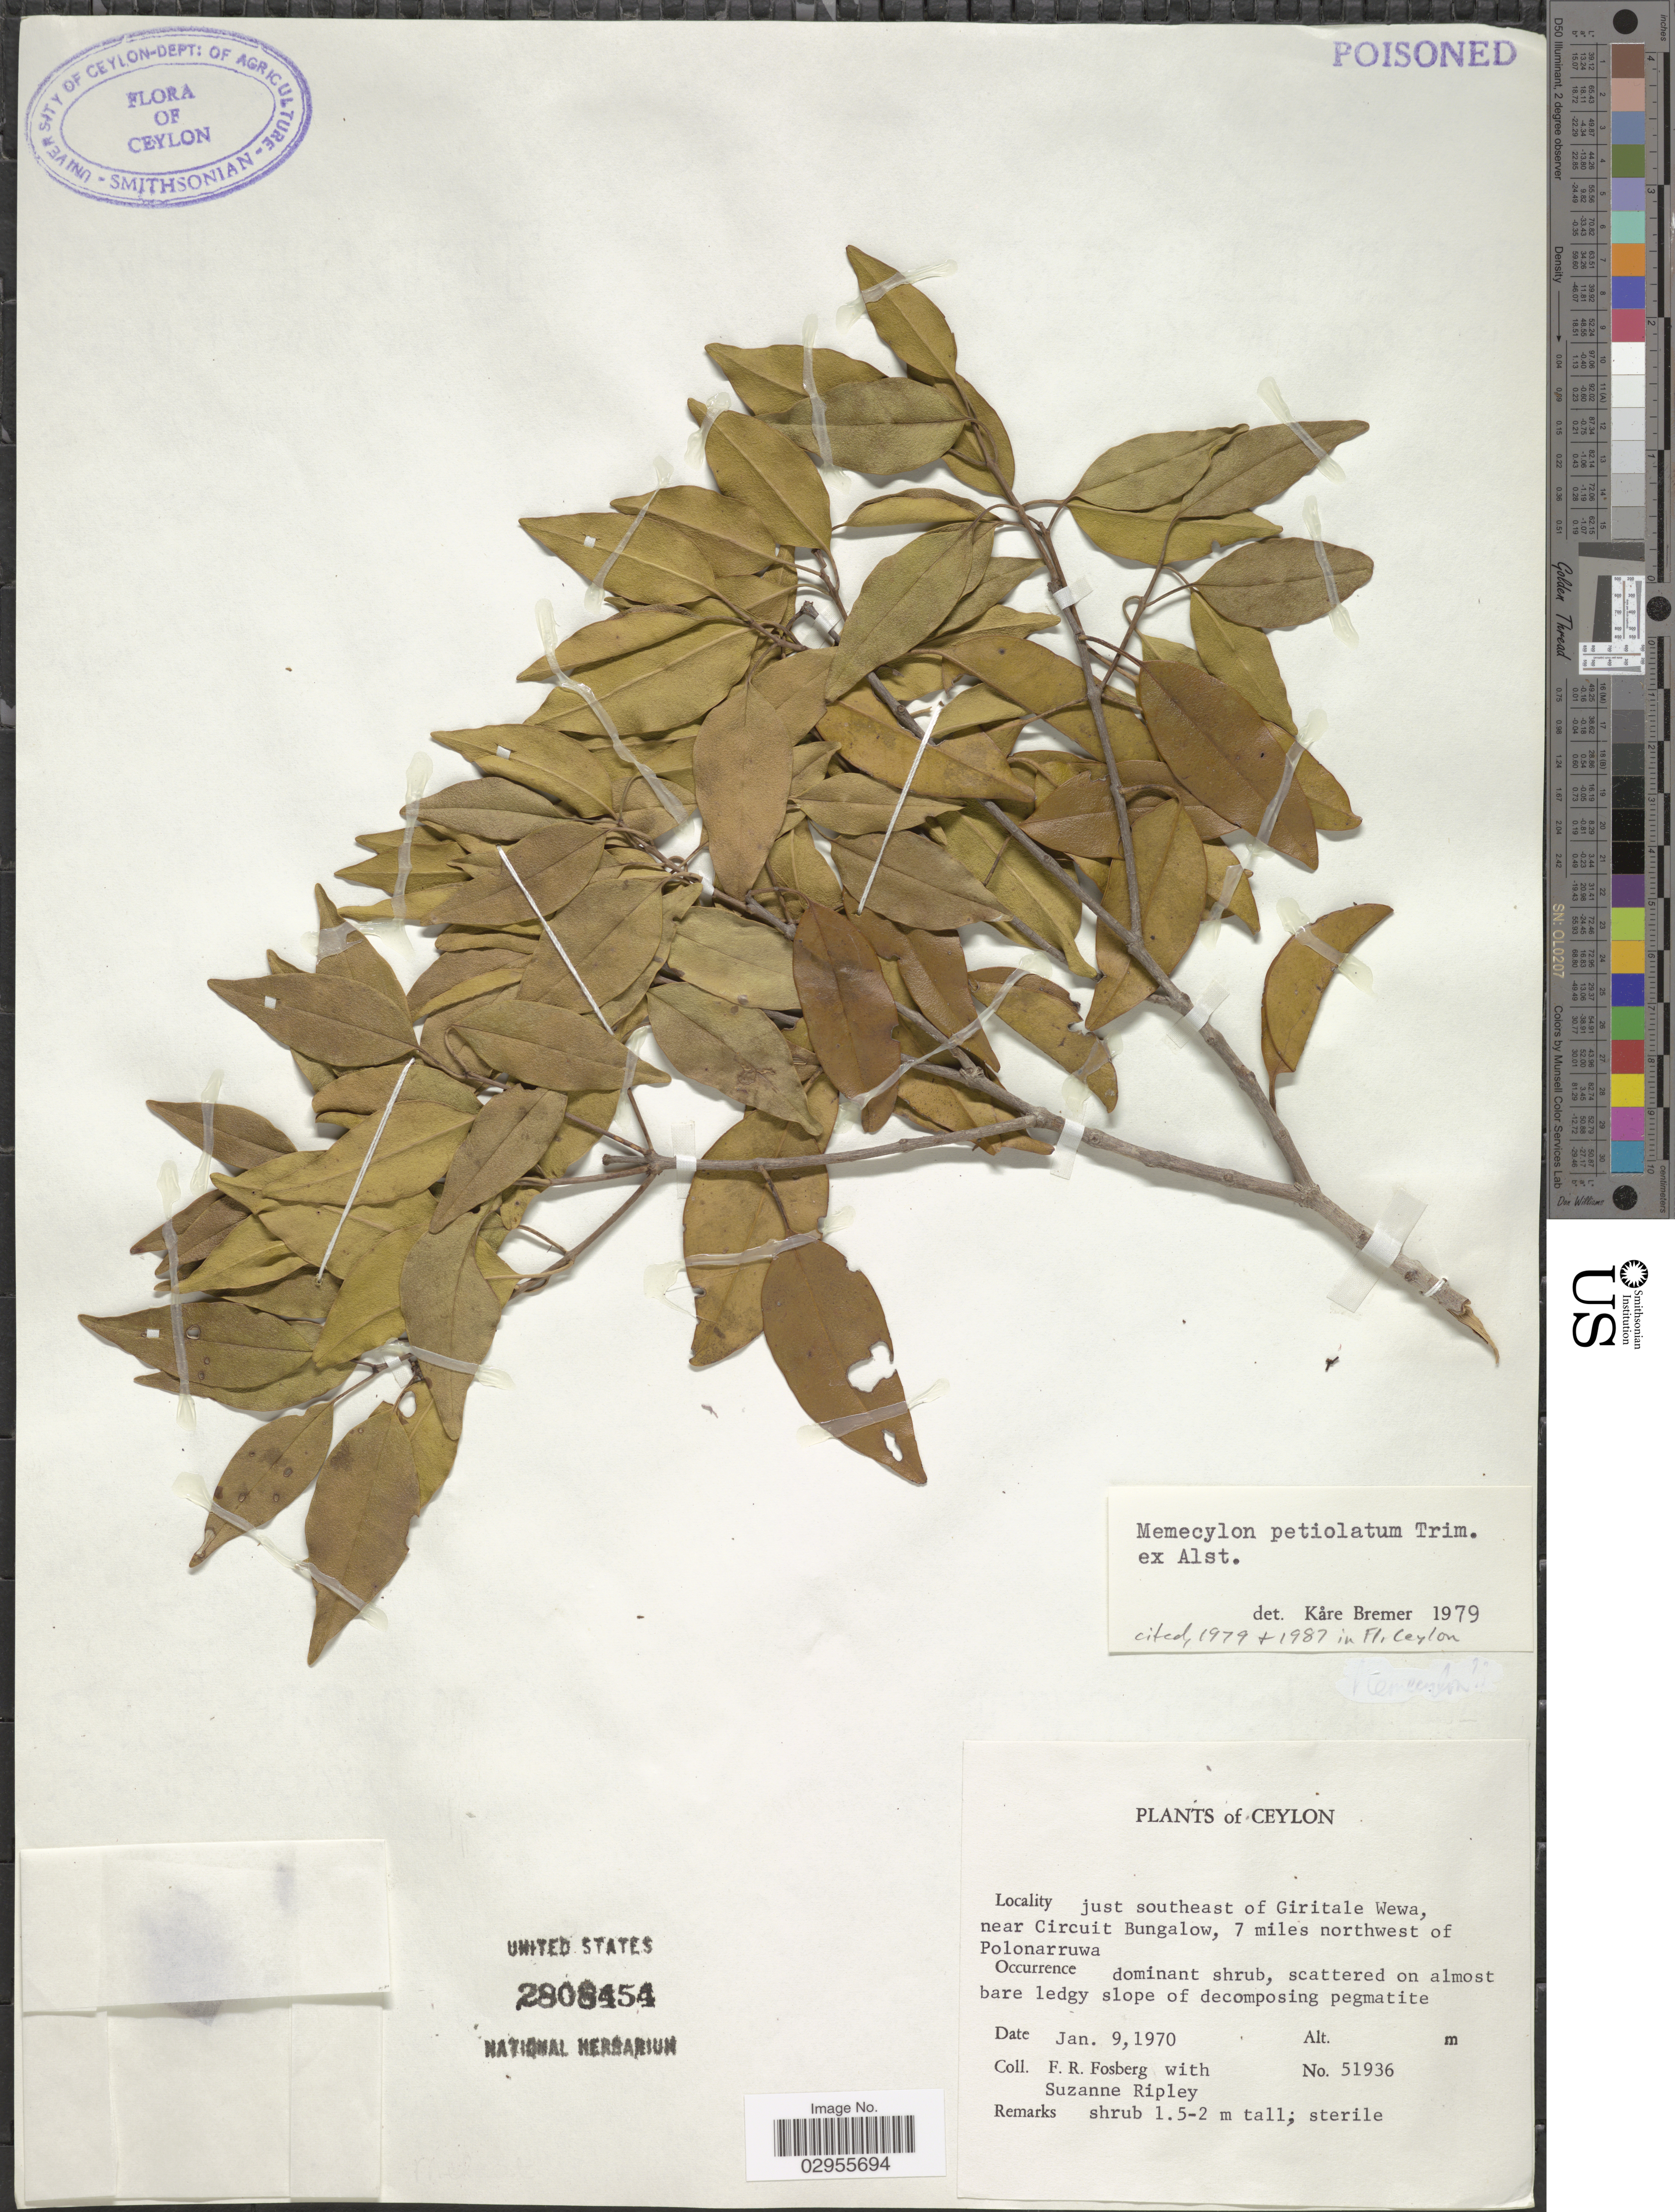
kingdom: Plantae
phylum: Tracheophyta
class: Magnoliopsida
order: Myrtales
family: Melastomataceae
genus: Memecylon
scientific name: Memecylon petiolatum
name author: Trimen ex Alston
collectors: F. R. Fosberg & S. Ripley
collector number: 51936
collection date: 1970-01-09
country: Sri Lanka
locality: Ceylon. Just southeast of Giritale Wewa, near Circuit Bungalow, 7 miles northwest of Polonarruwa.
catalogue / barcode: US 2808454